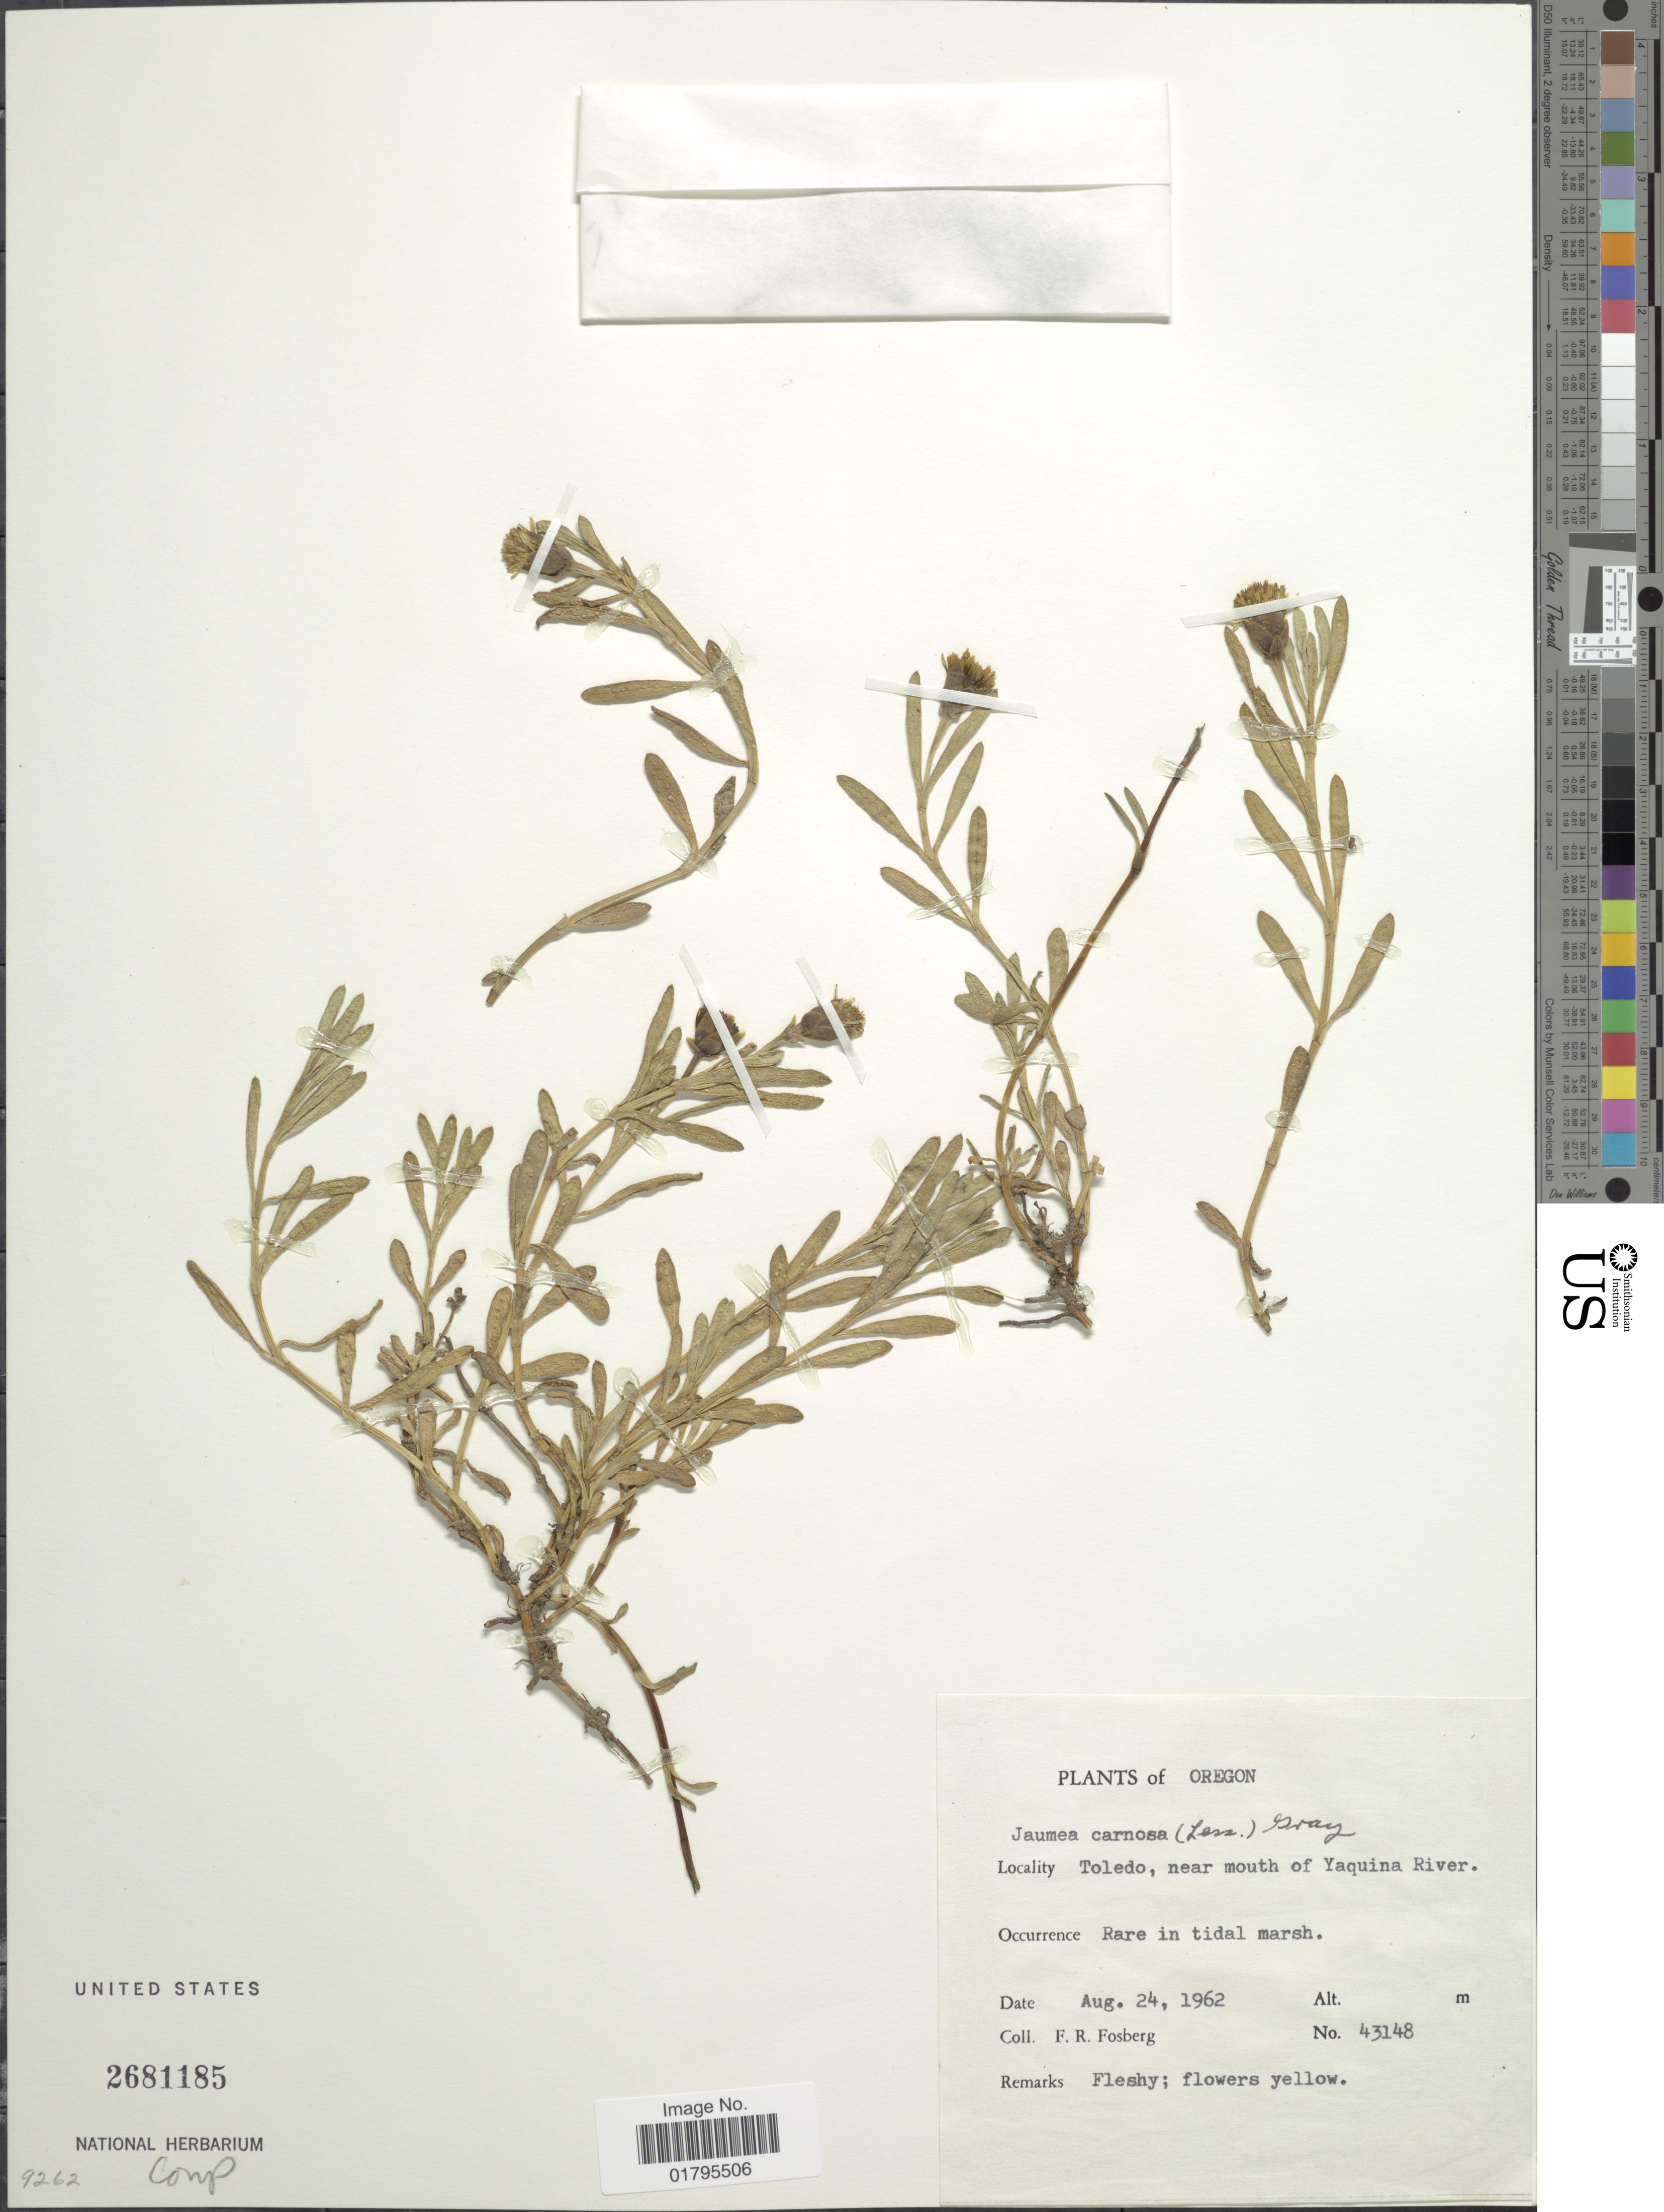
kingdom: Plantae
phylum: Tracheophyta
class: Magnoliopsida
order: Asterales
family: Asteraceae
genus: Jaumea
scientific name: Jaumea carnosa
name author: (Less.) A. Gray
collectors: F. R. Fosberg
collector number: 43148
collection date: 1962-08-24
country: United States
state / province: Oregon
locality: Toledo, near mouth of Yaquina River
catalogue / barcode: US 2681185